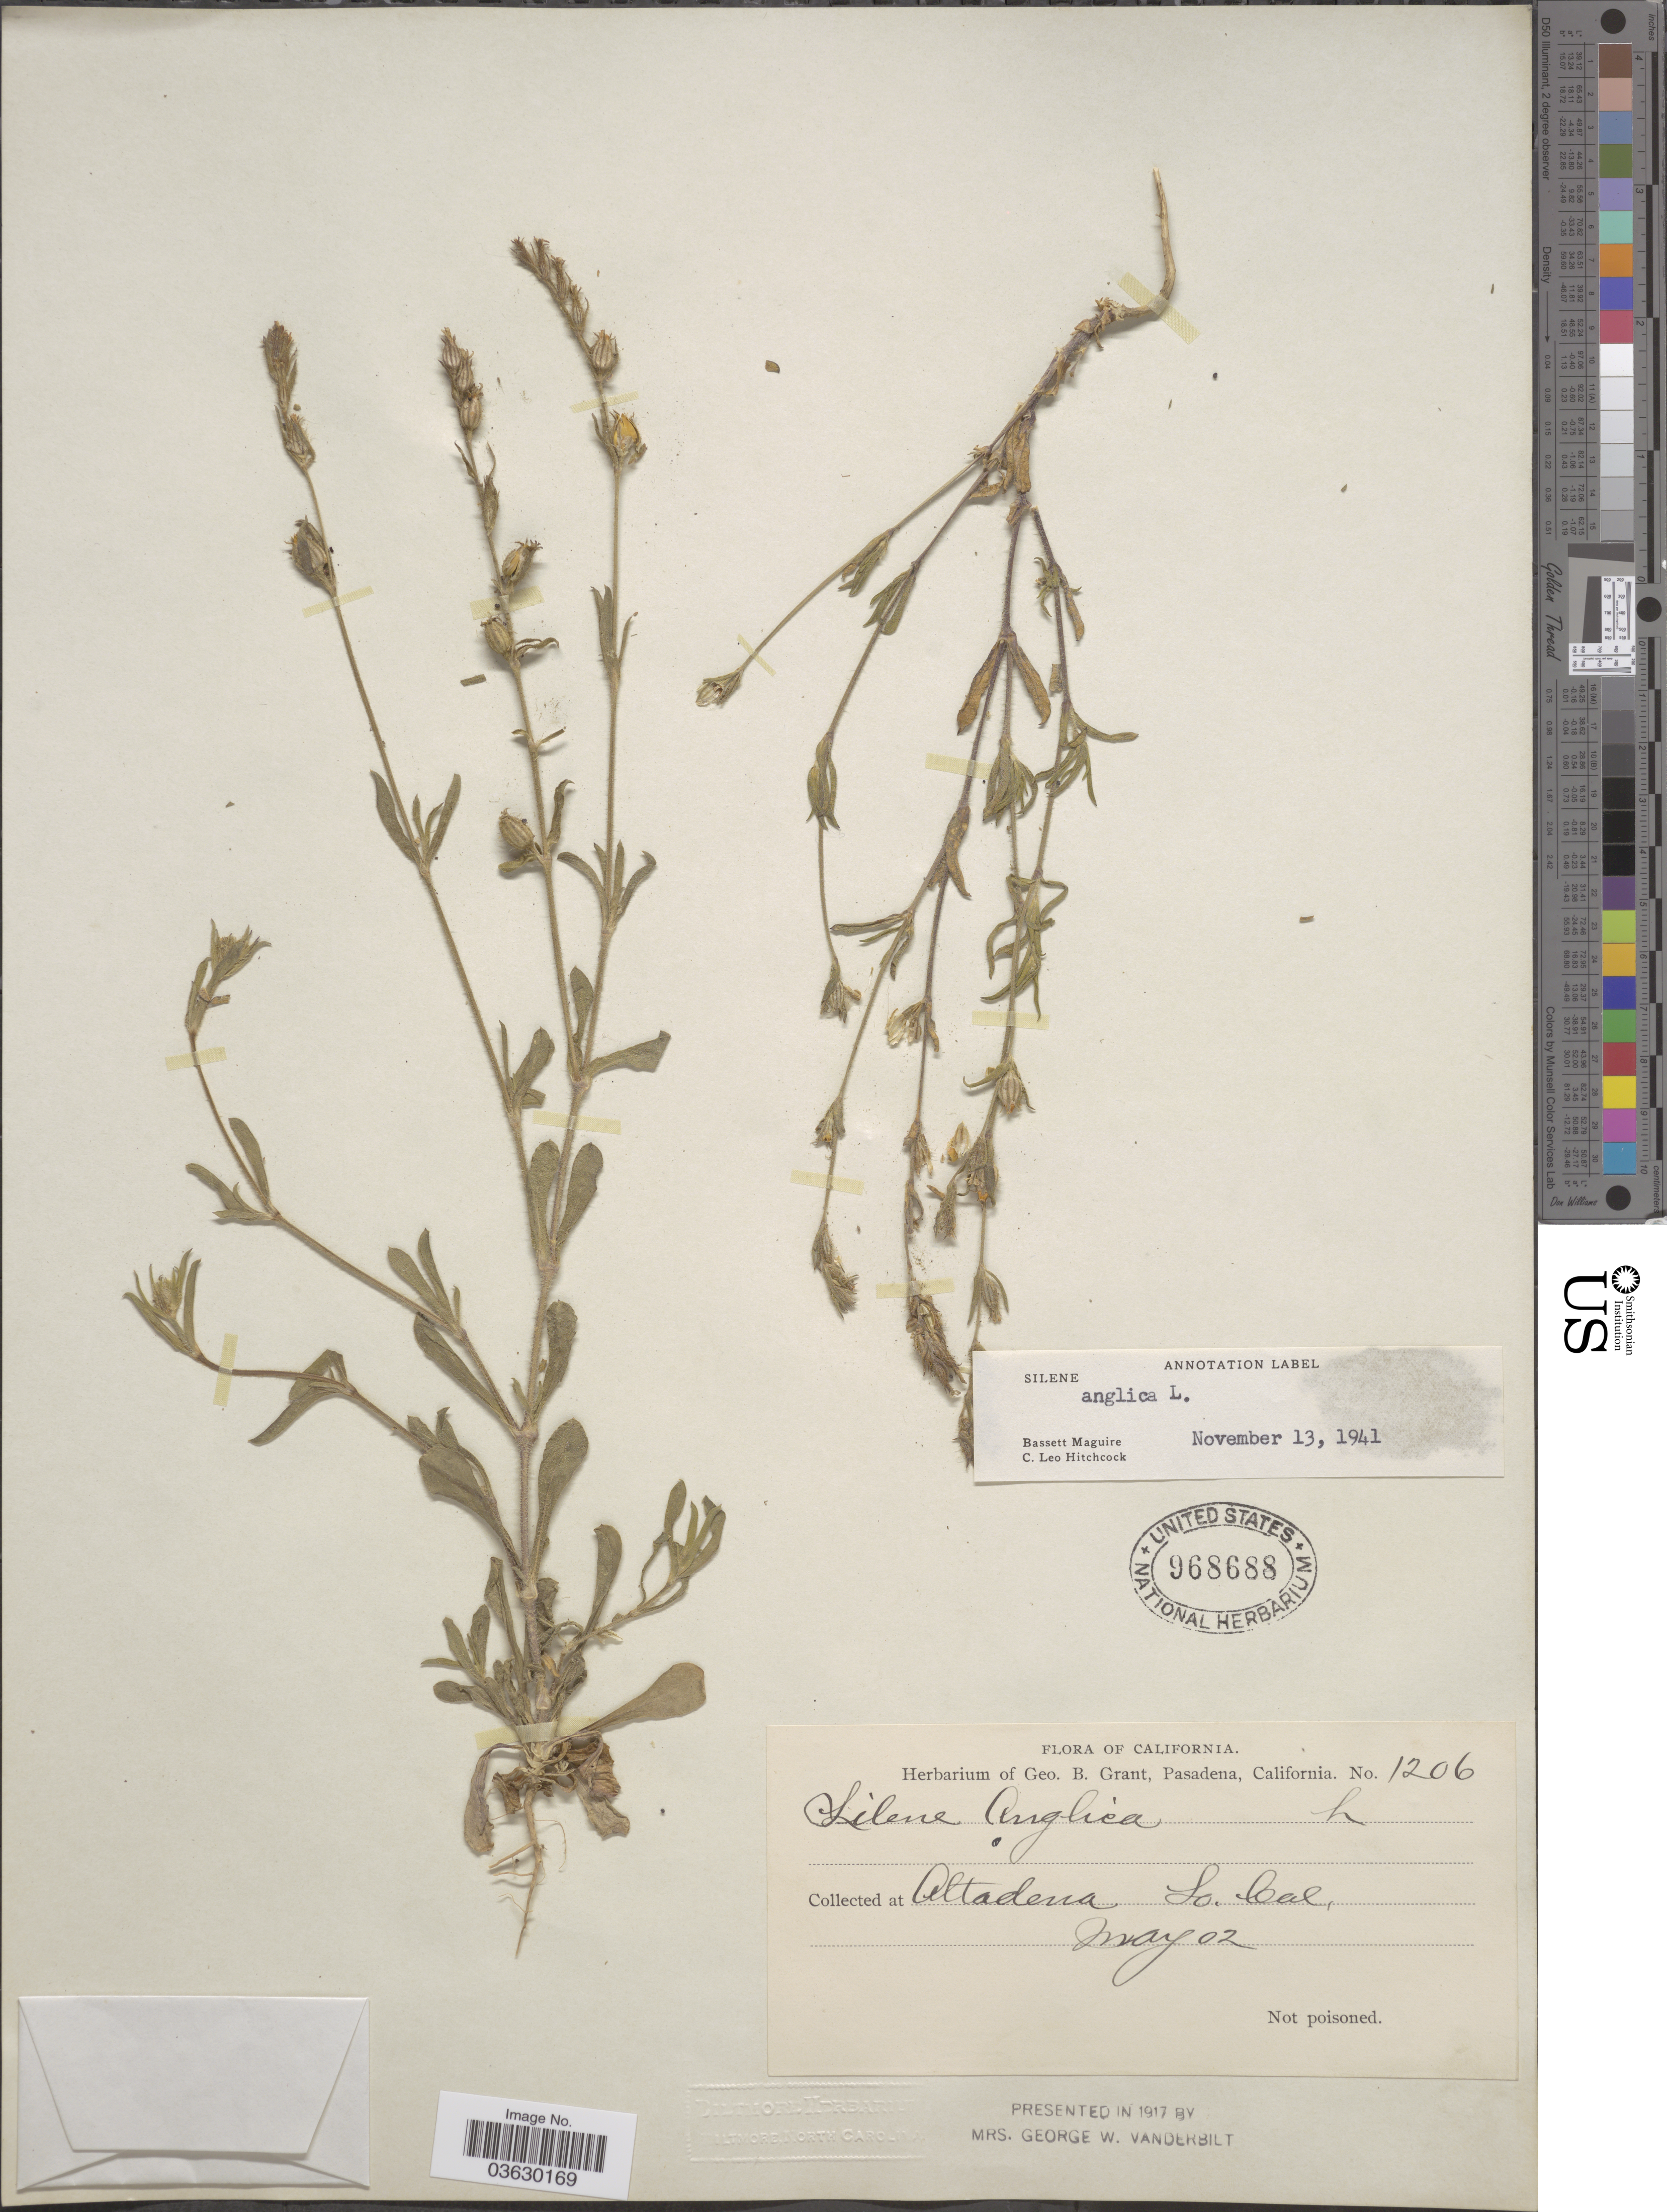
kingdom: Plantae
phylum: Tracheophyta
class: Magnoliopsida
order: Caryophyllales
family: Caryophyllaceae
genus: Silene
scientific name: Silene anglica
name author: L.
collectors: ex herb. Geo. B. Grant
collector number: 1206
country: United States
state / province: California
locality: Altadena So. Cal.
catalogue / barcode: US 968688